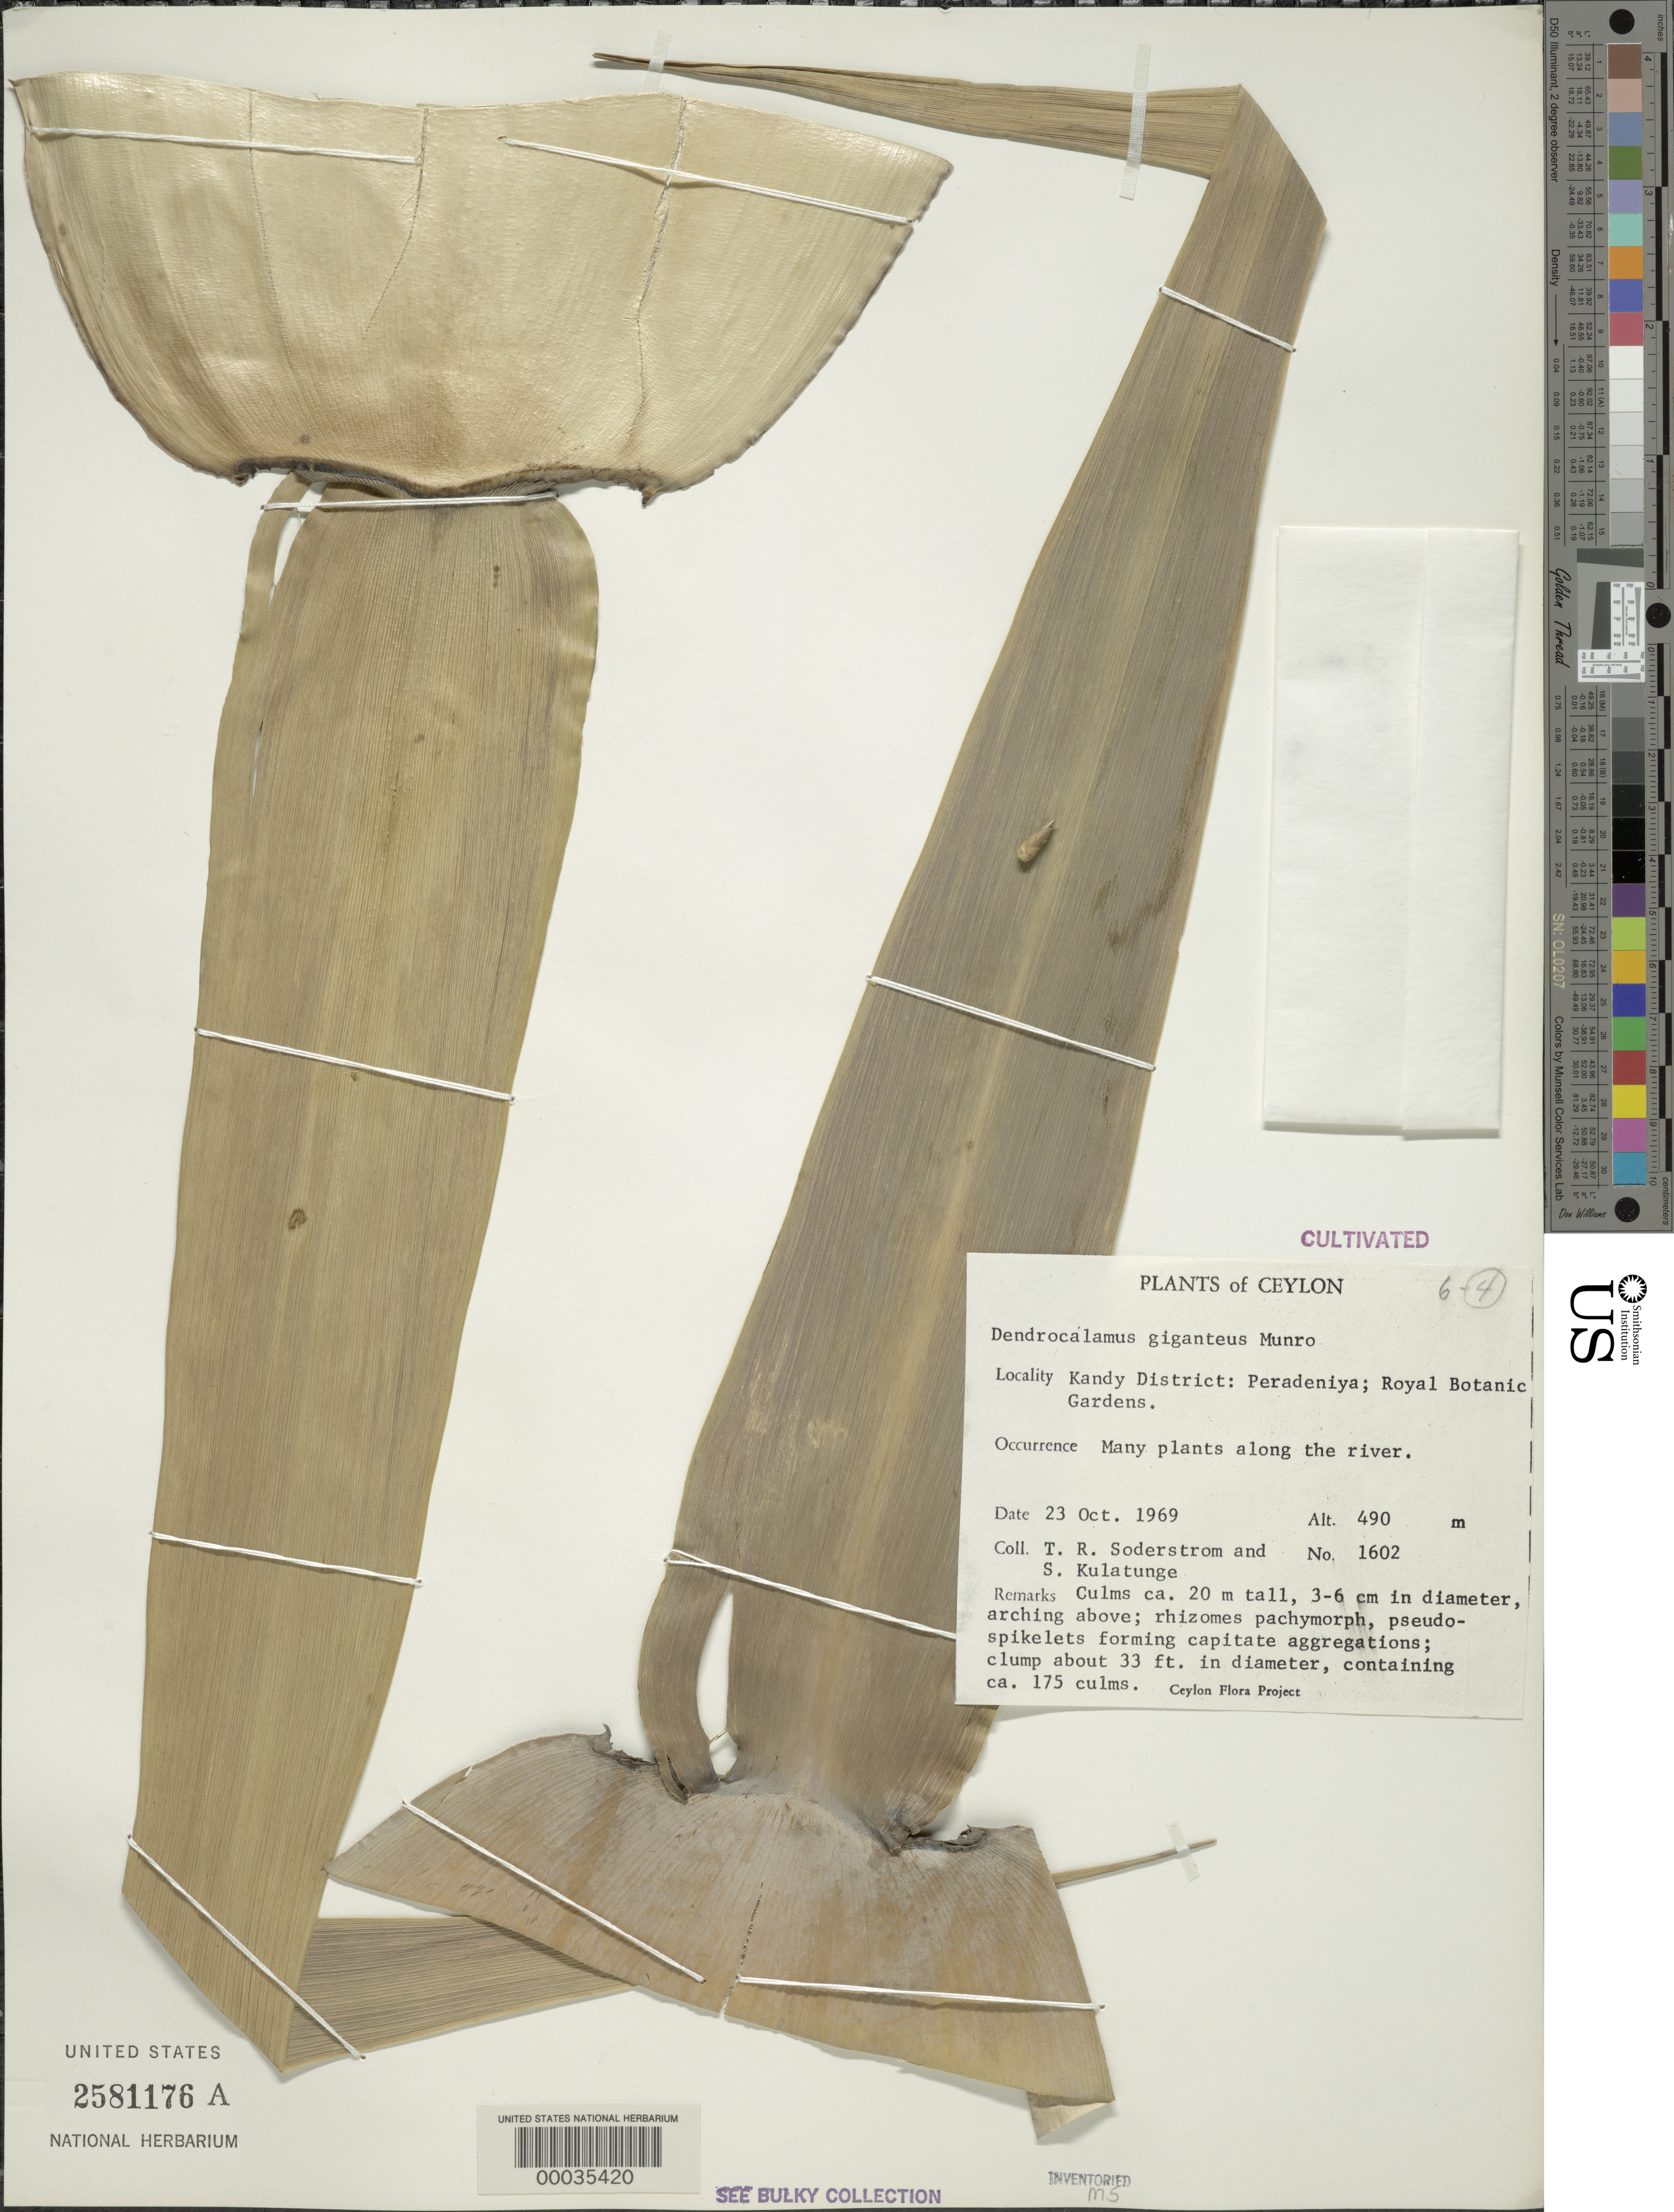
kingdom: Plantae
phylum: Tracheophyta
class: Liliopsida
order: Poales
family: Poaceae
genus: Dendrocalamus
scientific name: Dendrocalamus giganteus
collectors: T. R. Soderstrom & S. Kulatunge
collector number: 1602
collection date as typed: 23 Oct 1969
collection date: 1969-10-23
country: Sri Lanka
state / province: Central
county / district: Kandy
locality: Royal botanic gardens-peradenya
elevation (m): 490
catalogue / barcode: US 2581176A